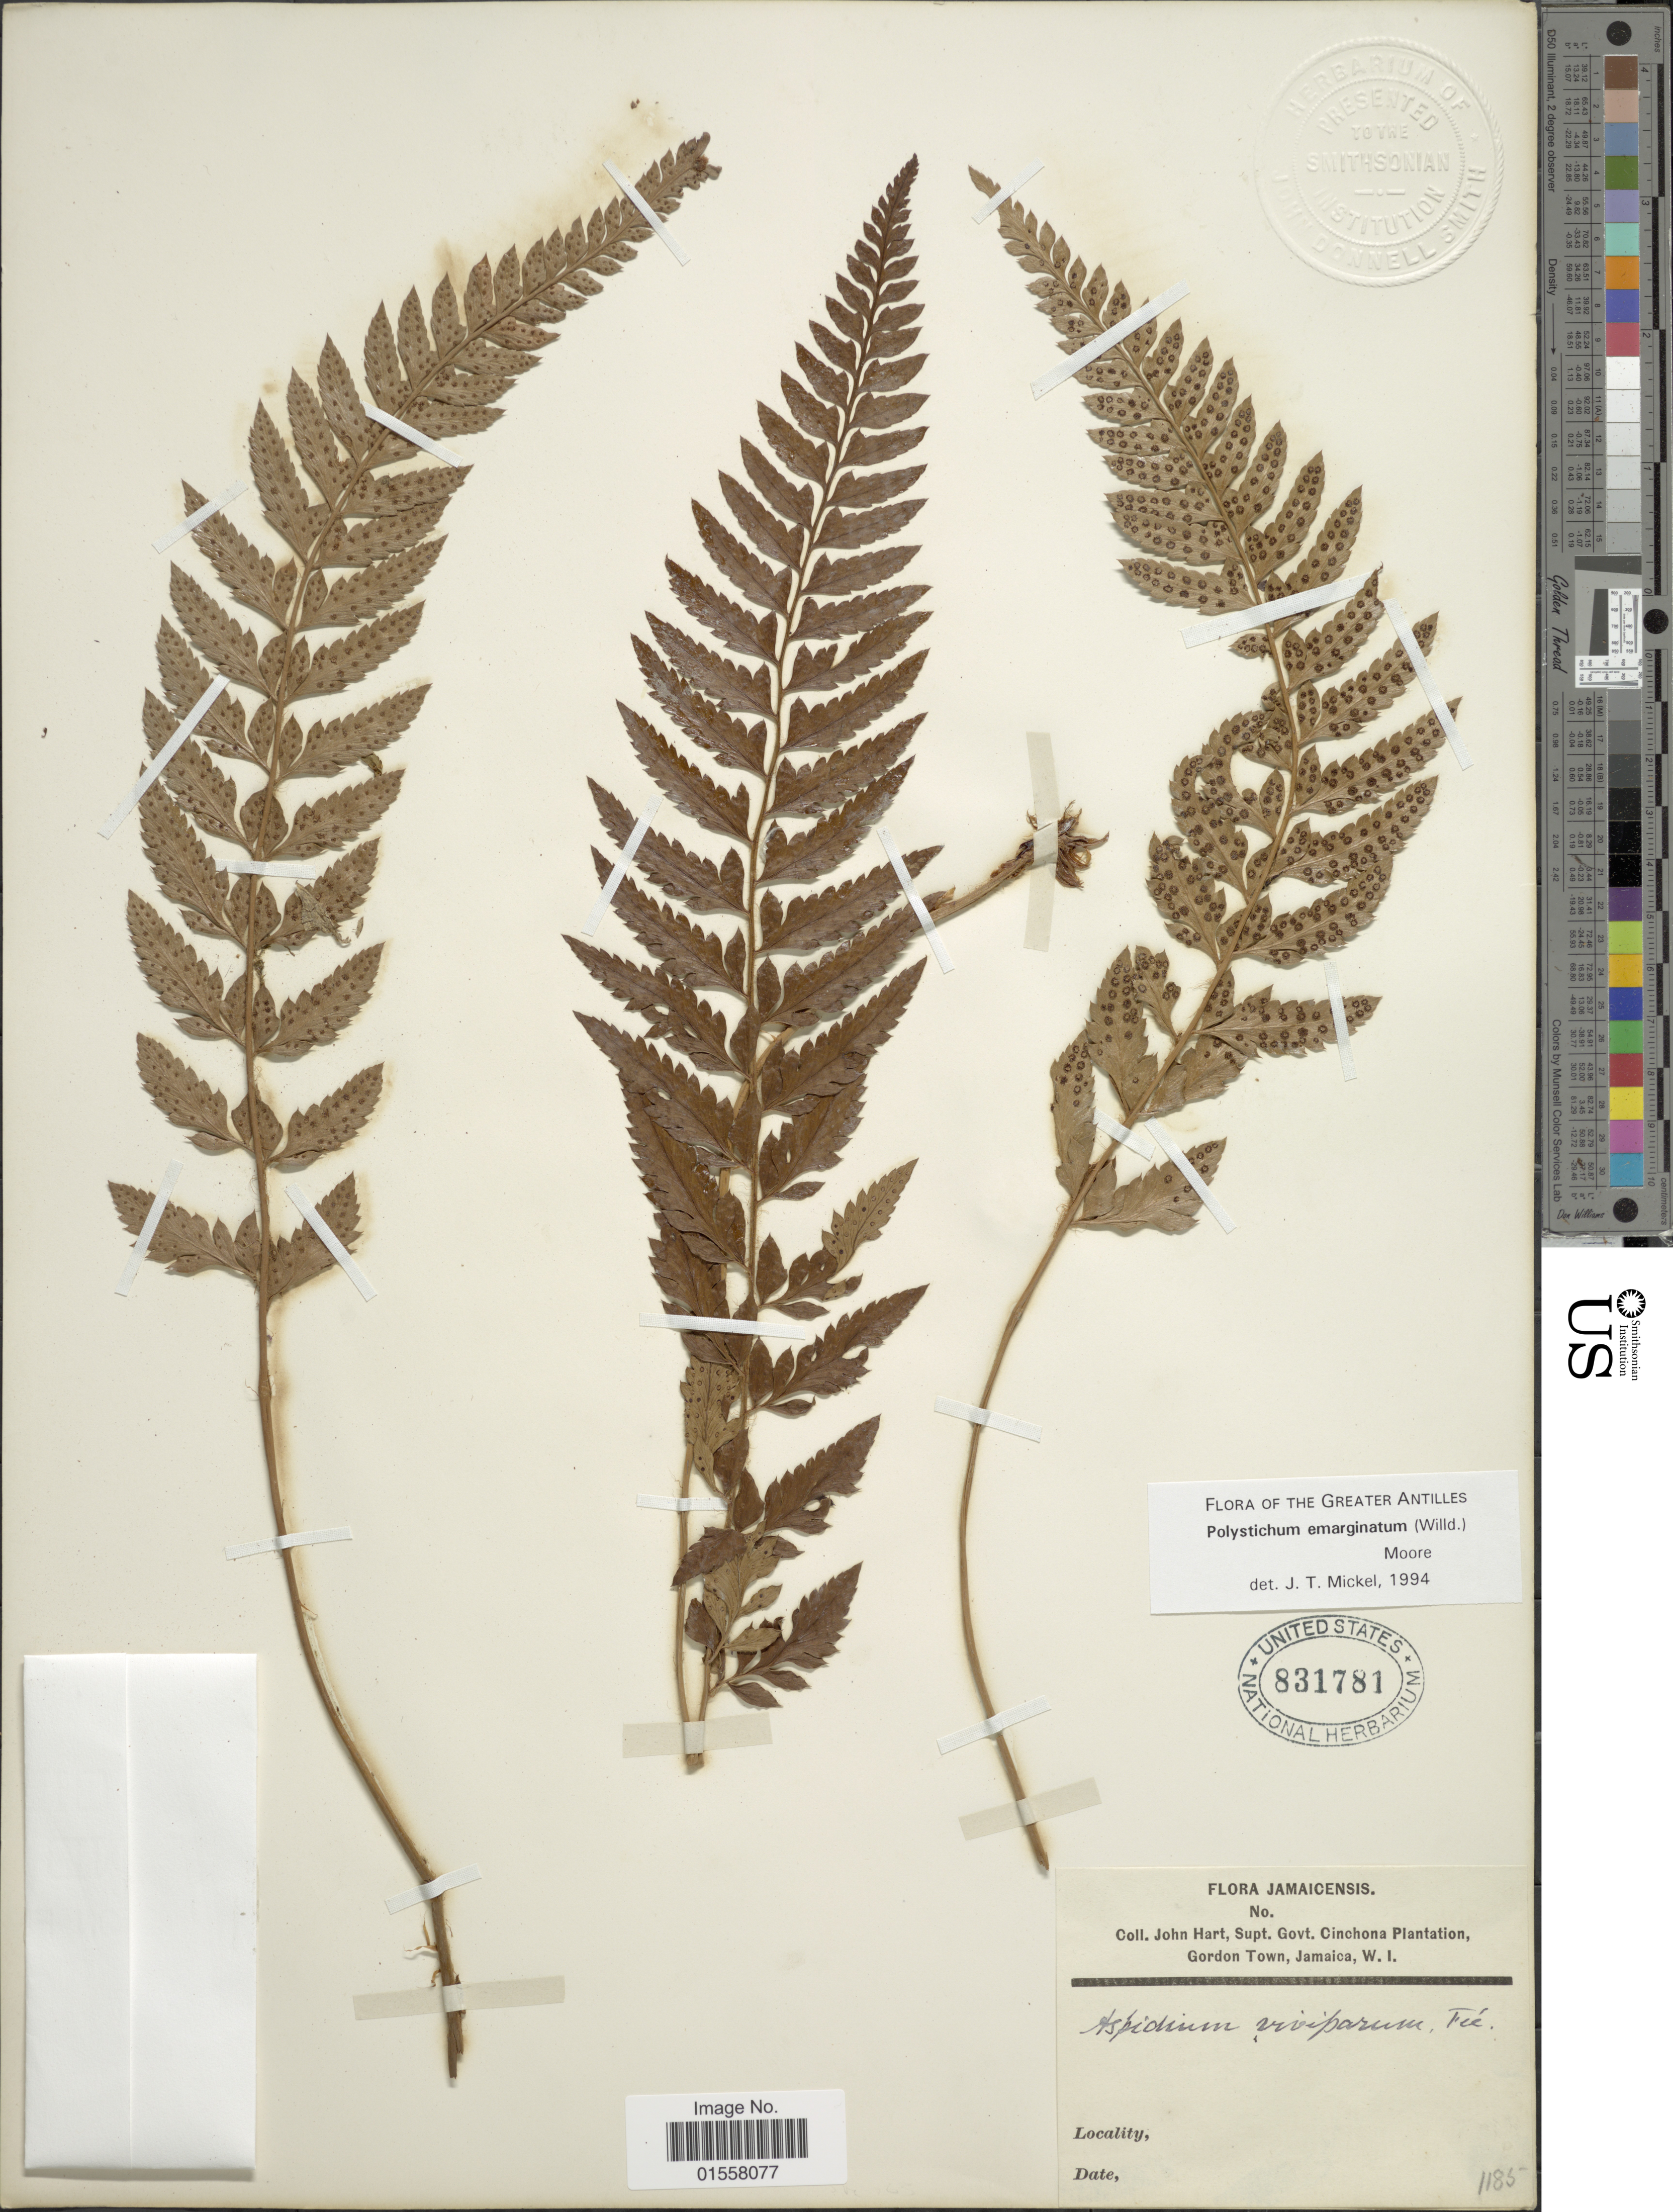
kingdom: Plantae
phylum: Tracheophyta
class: Polypodiopsida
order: Polypodiales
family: Dryopteridaceae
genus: Polystichum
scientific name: Polystichum emarginatum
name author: (Willd.) Moore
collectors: J. H. Hart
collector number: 1185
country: Jamaica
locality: Jamaicensis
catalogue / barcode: US 831781